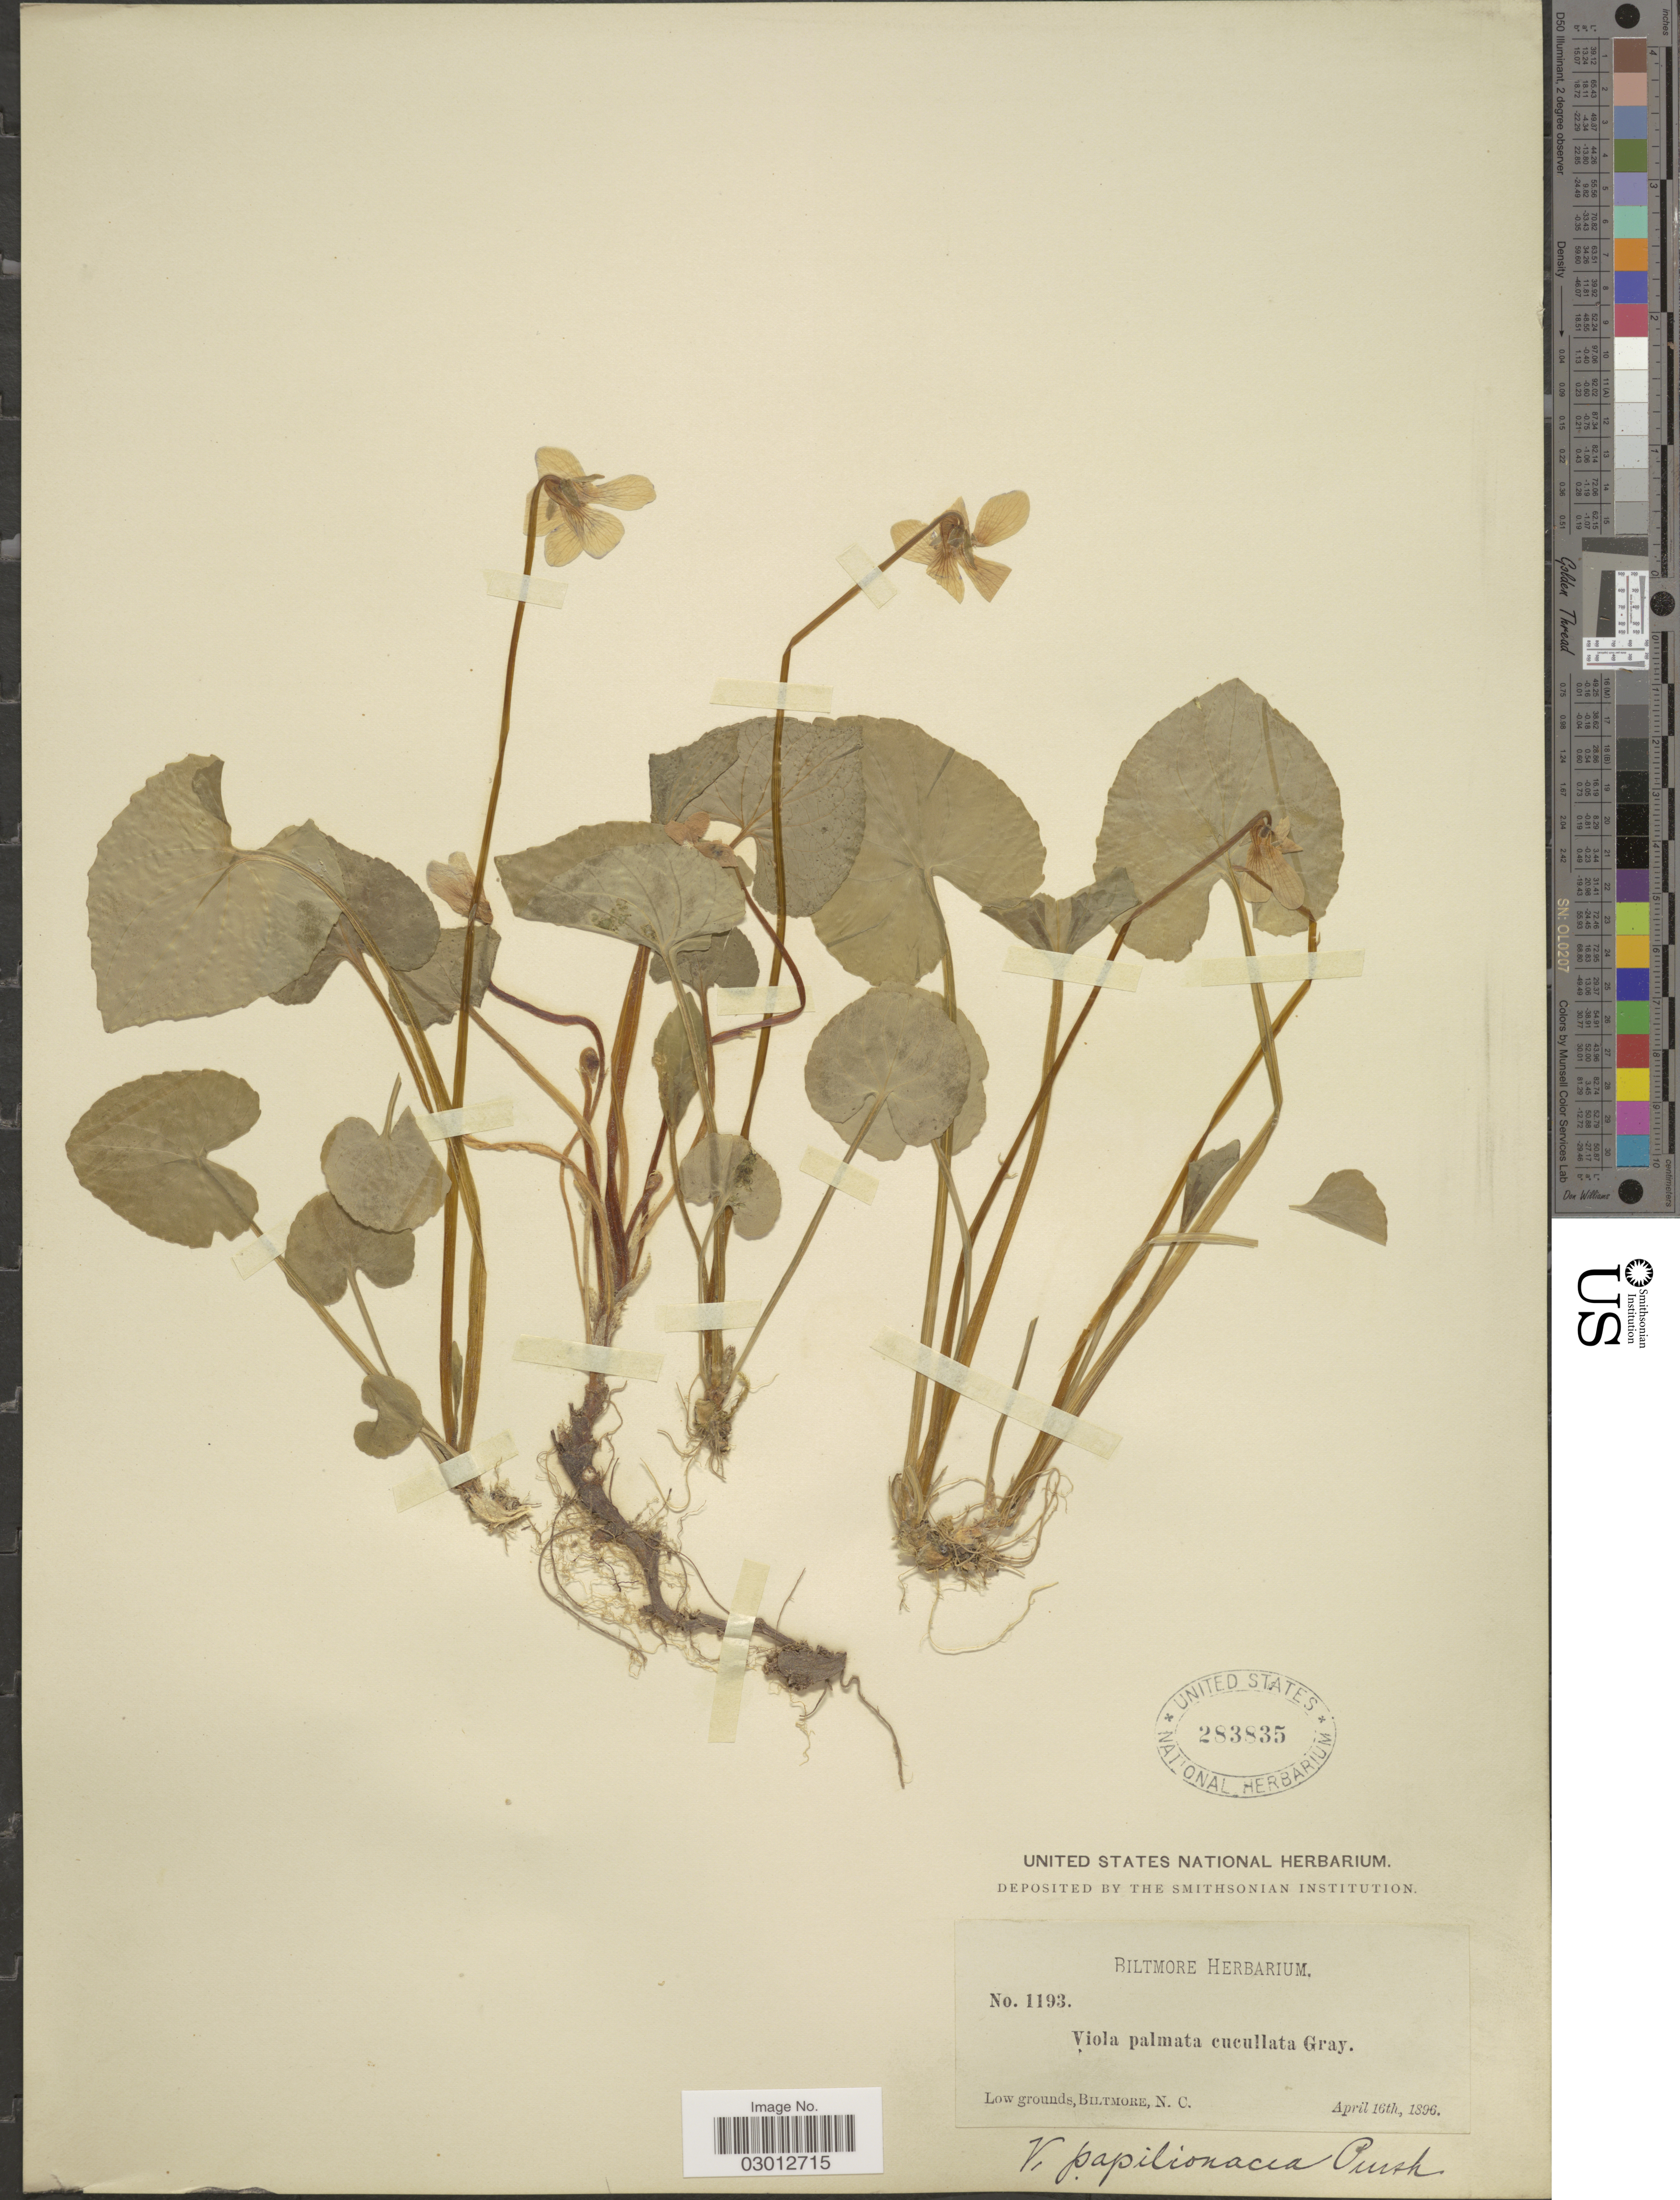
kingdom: Plantae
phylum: Tracheophyta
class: Magnoliopsida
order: Malpighiales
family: Violaceae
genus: Viola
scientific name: Viola papilionacea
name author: Pursh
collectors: ex herb. Biltmore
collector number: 1193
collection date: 1896-04-16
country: United States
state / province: North Carolina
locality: Low grounds, Biltmore.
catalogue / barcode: US 283835